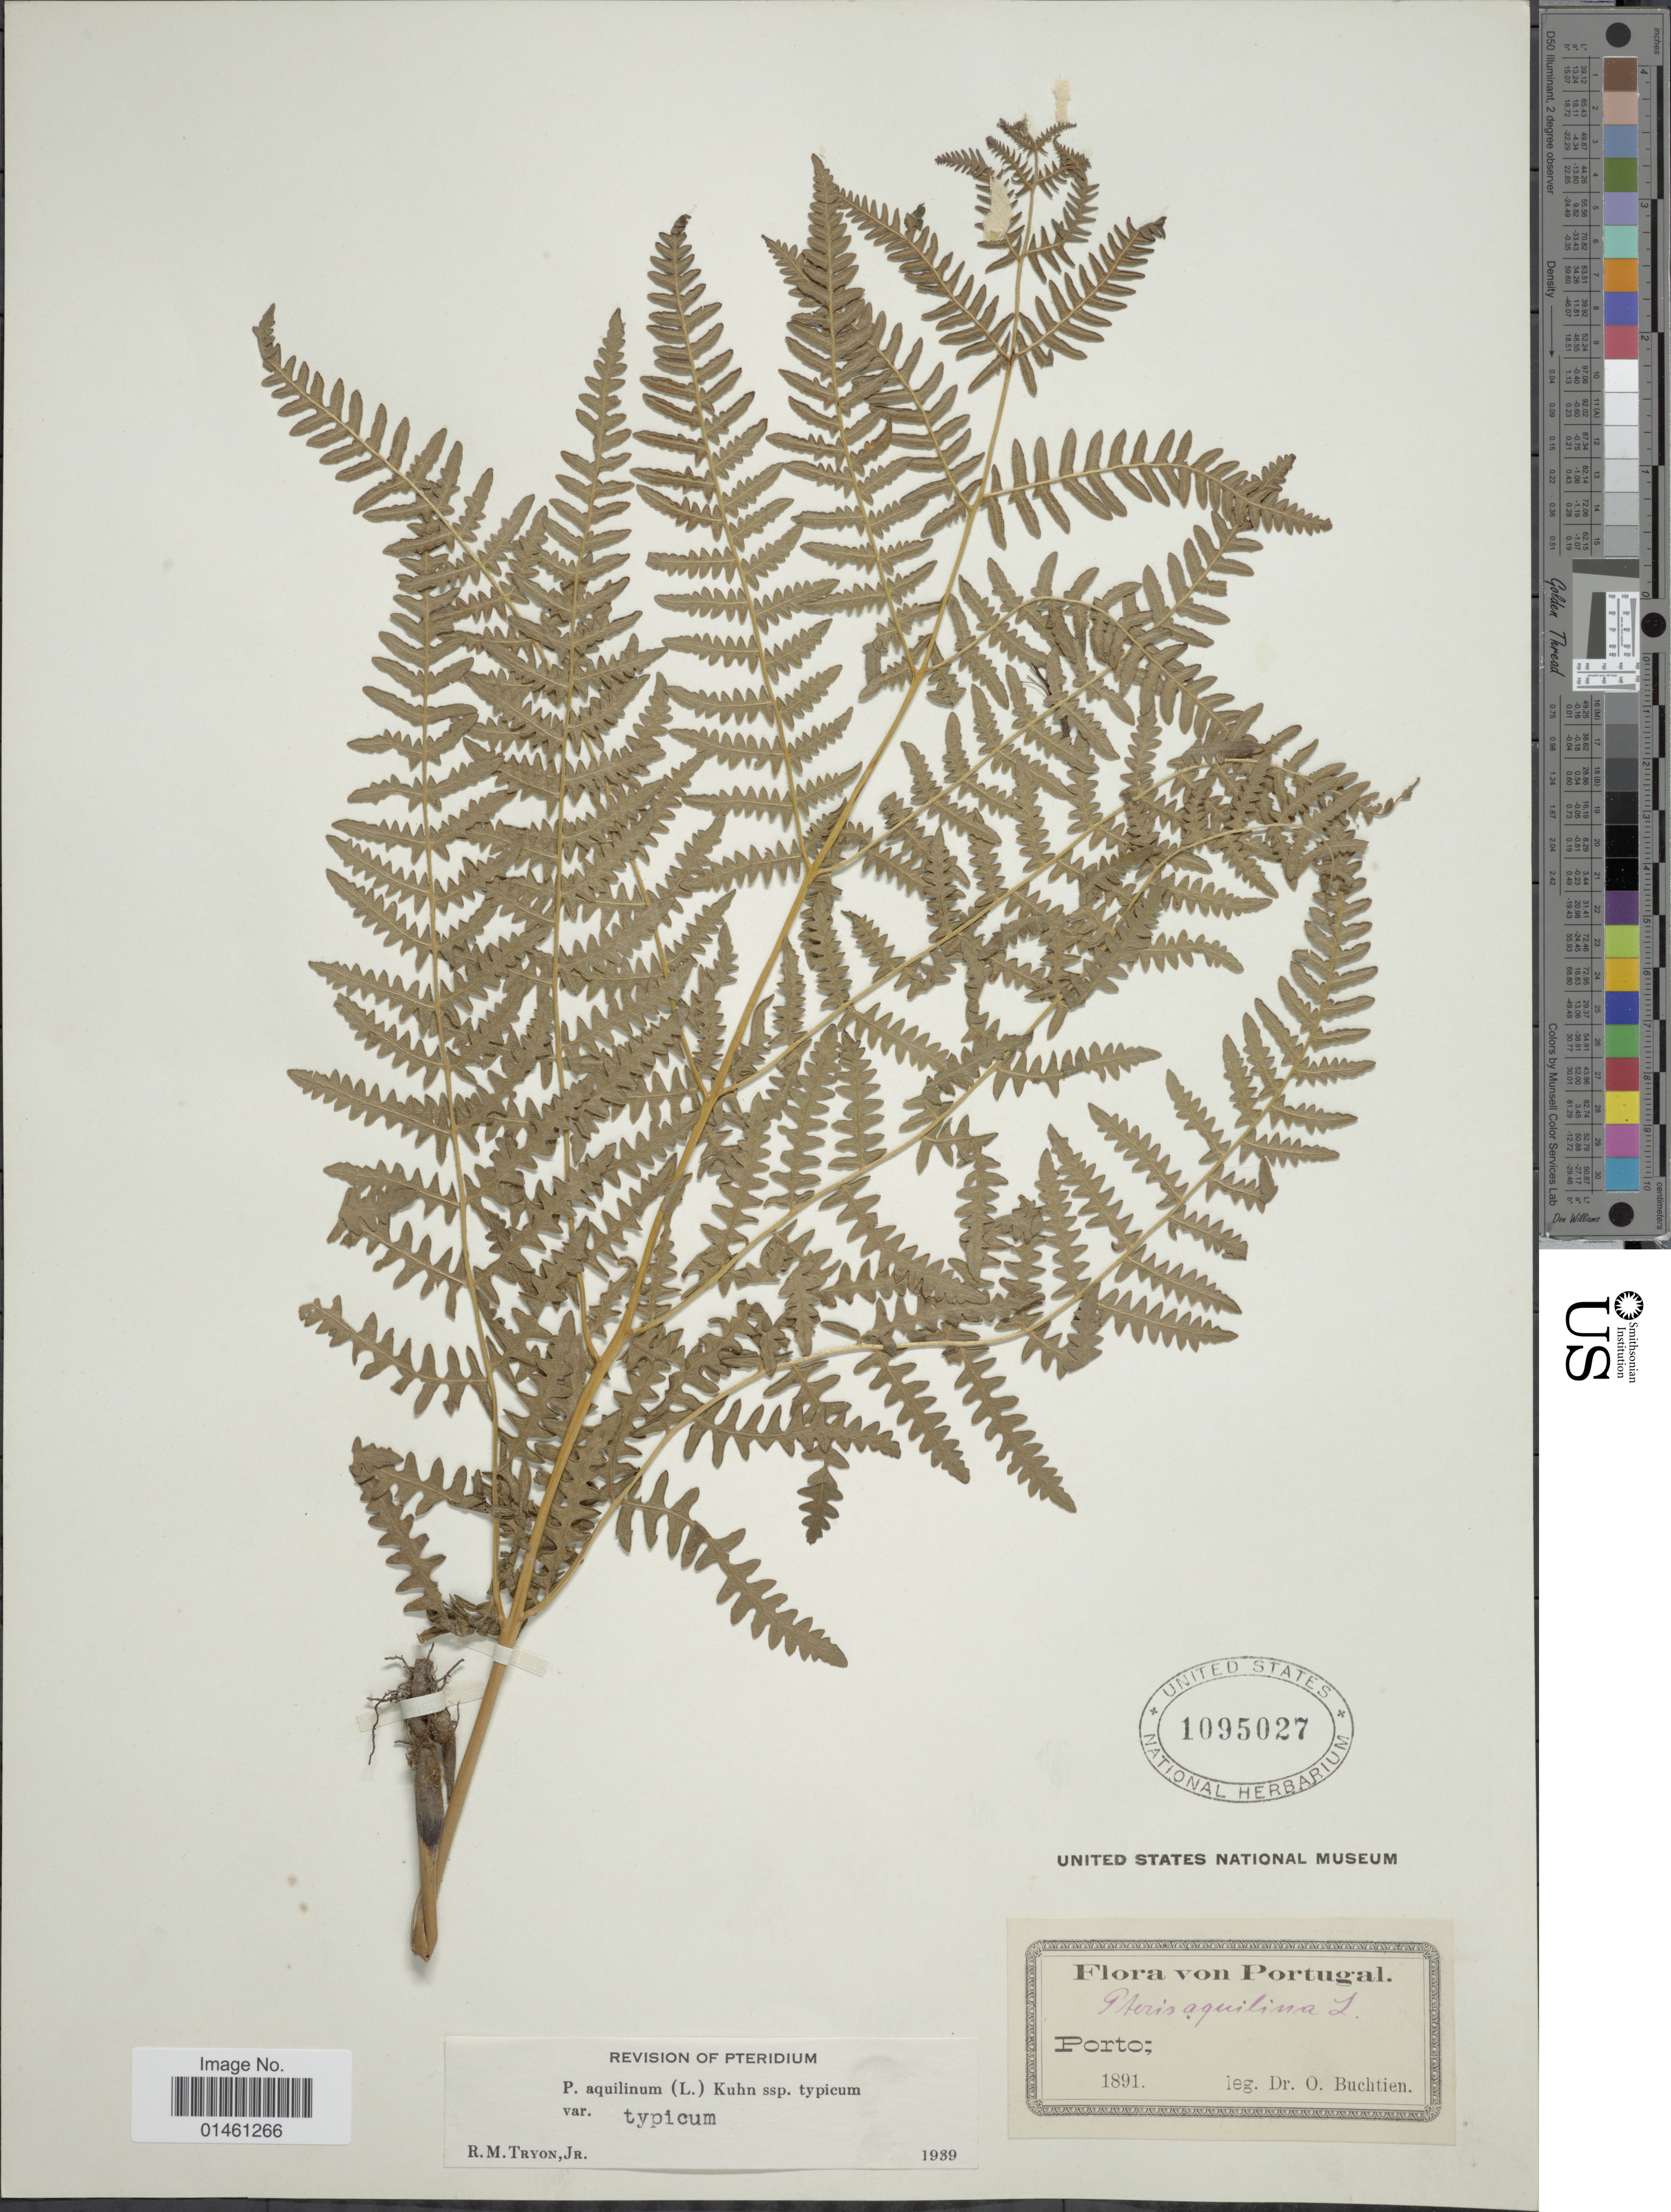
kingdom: Plantae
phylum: Tracheophyta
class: Polypodiopsida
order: Polypodiales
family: Dennstaedtiaceae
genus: Pteridium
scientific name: Pteridium aquilinum var. typicum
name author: R.M. Tryon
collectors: O. Buchtien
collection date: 1891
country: Portugal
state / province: Porto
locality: Portugal, Porto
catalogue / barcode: US 1095027